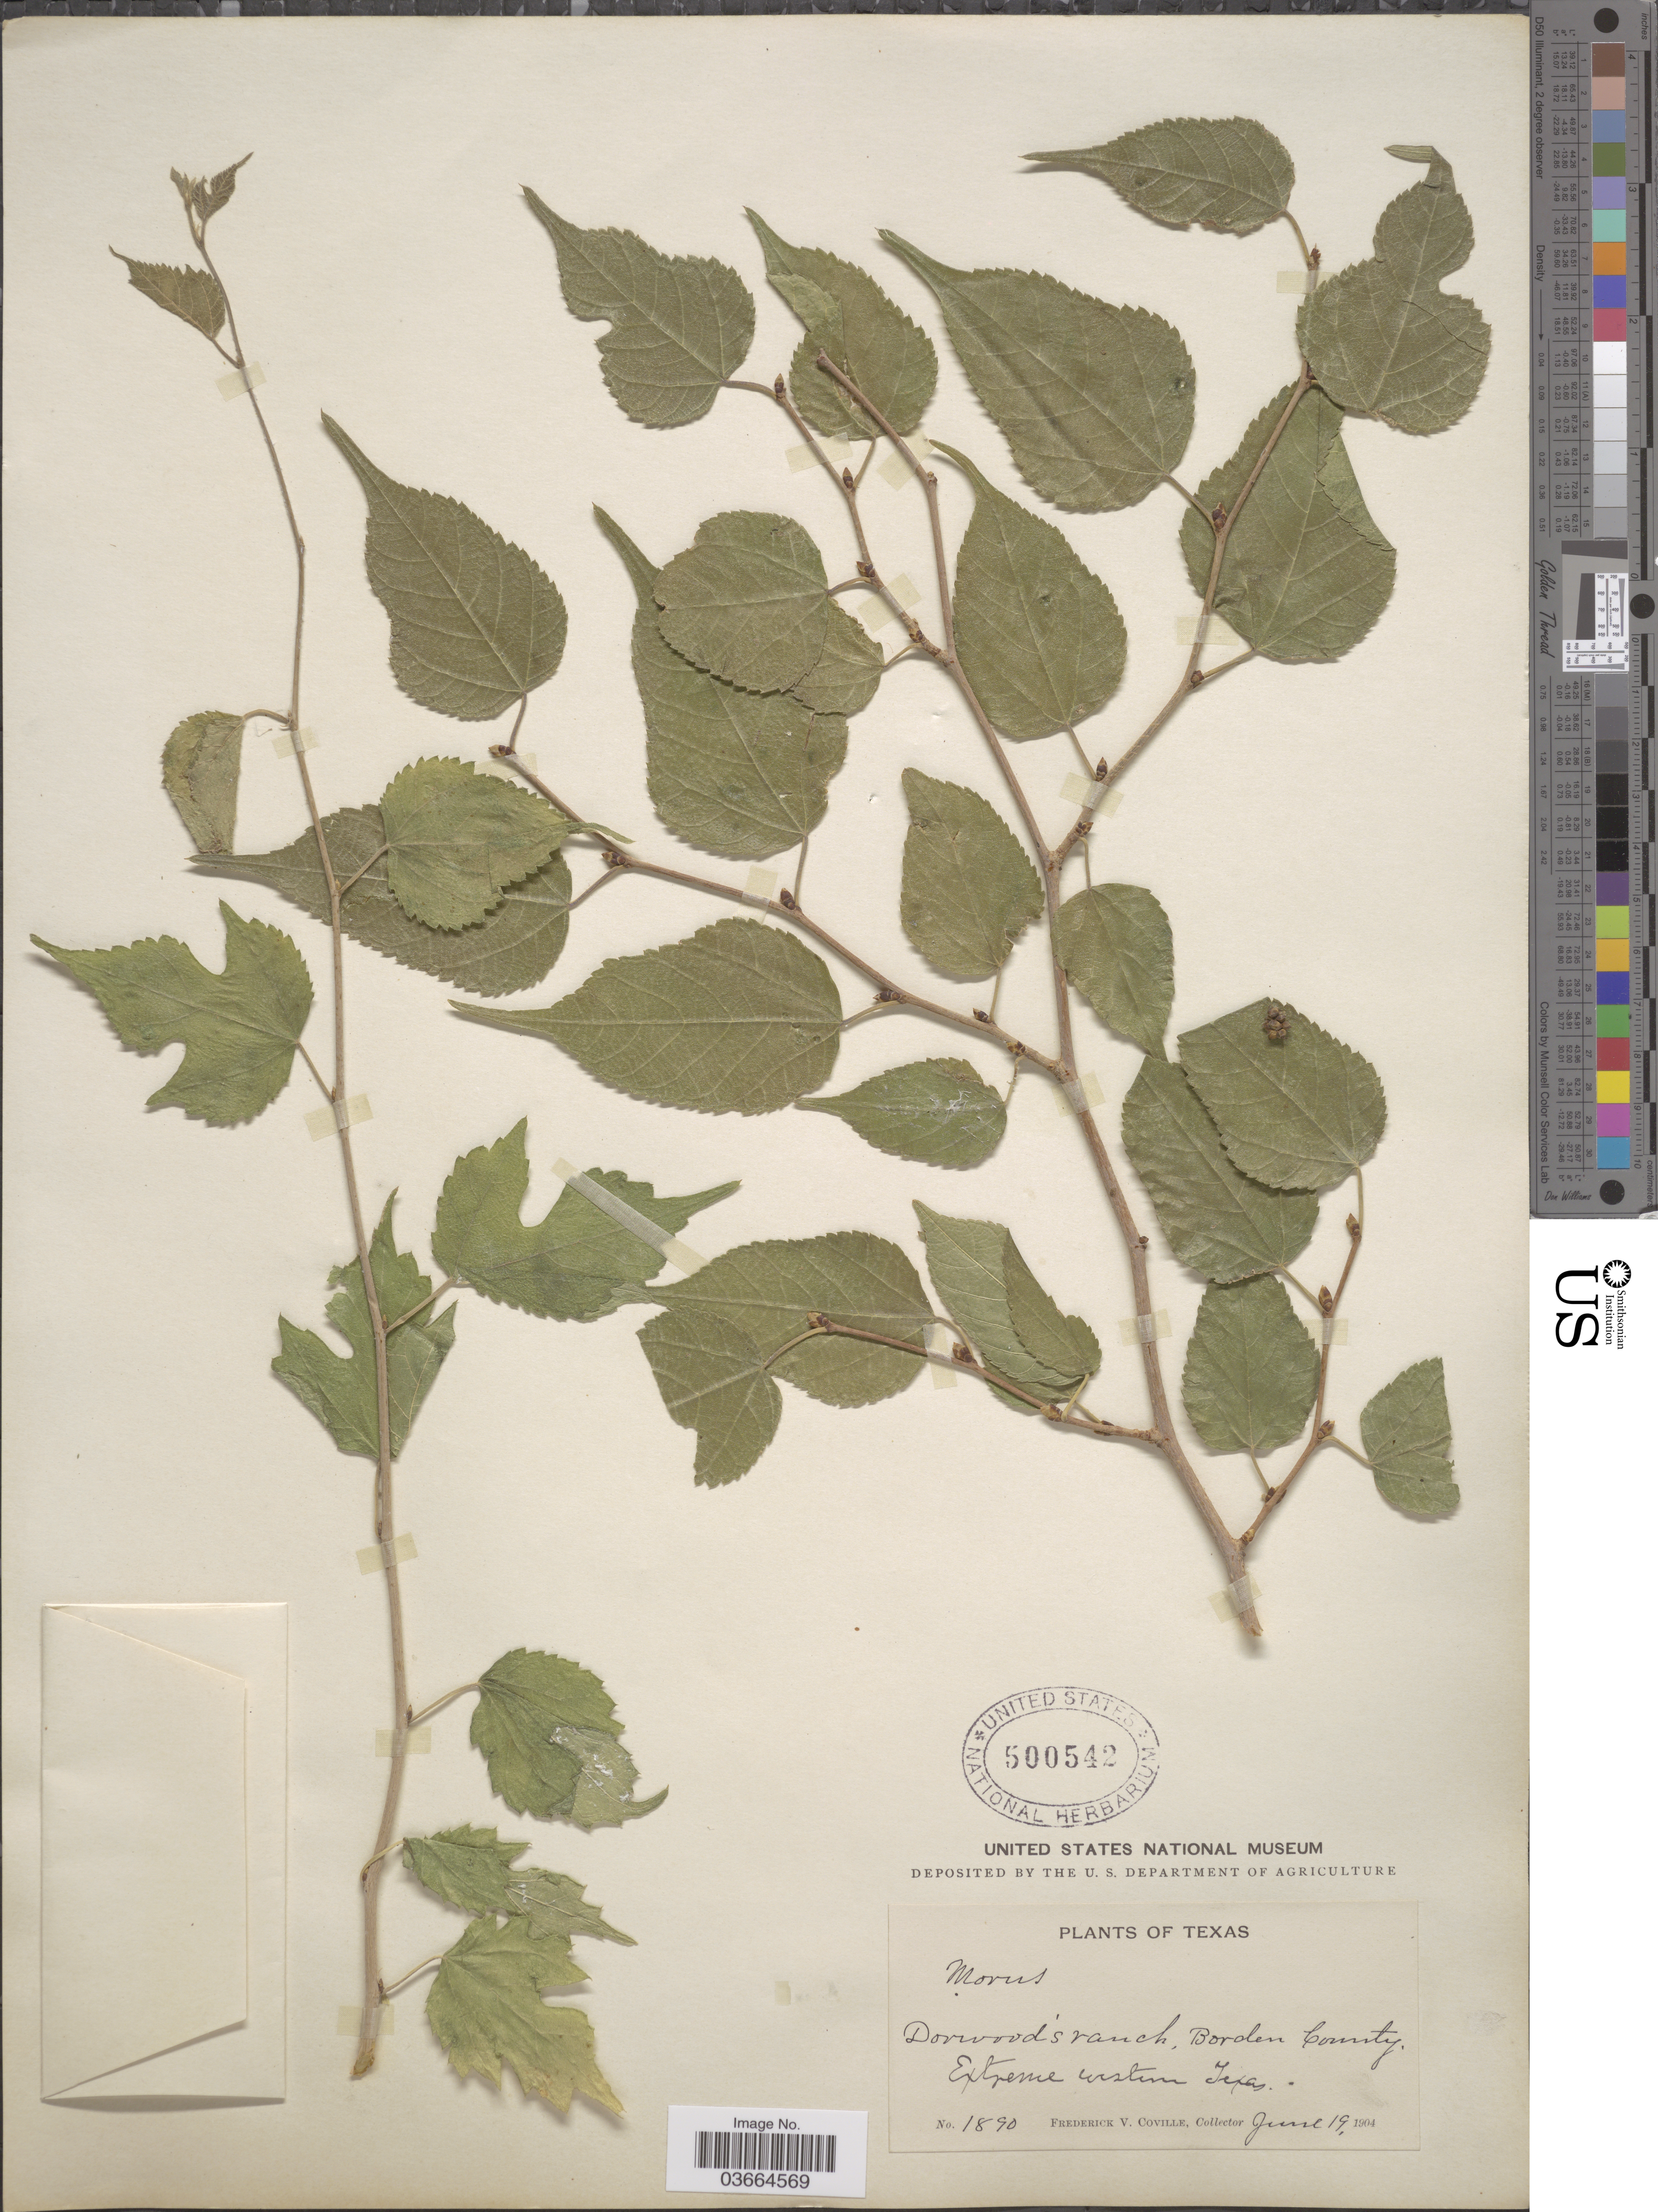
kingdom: Plantae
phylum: Tracheophyta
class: Magnoliopsida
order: Rosales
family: Moraceae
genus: Morus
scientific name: Morus microphylla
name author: Buckley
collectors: F. V. Coville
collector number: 1890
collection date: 1904-06-19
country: United States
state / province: Texas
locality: Dorwood's ranch, Borden County. Extreme western Texas.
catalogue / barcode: US 500542